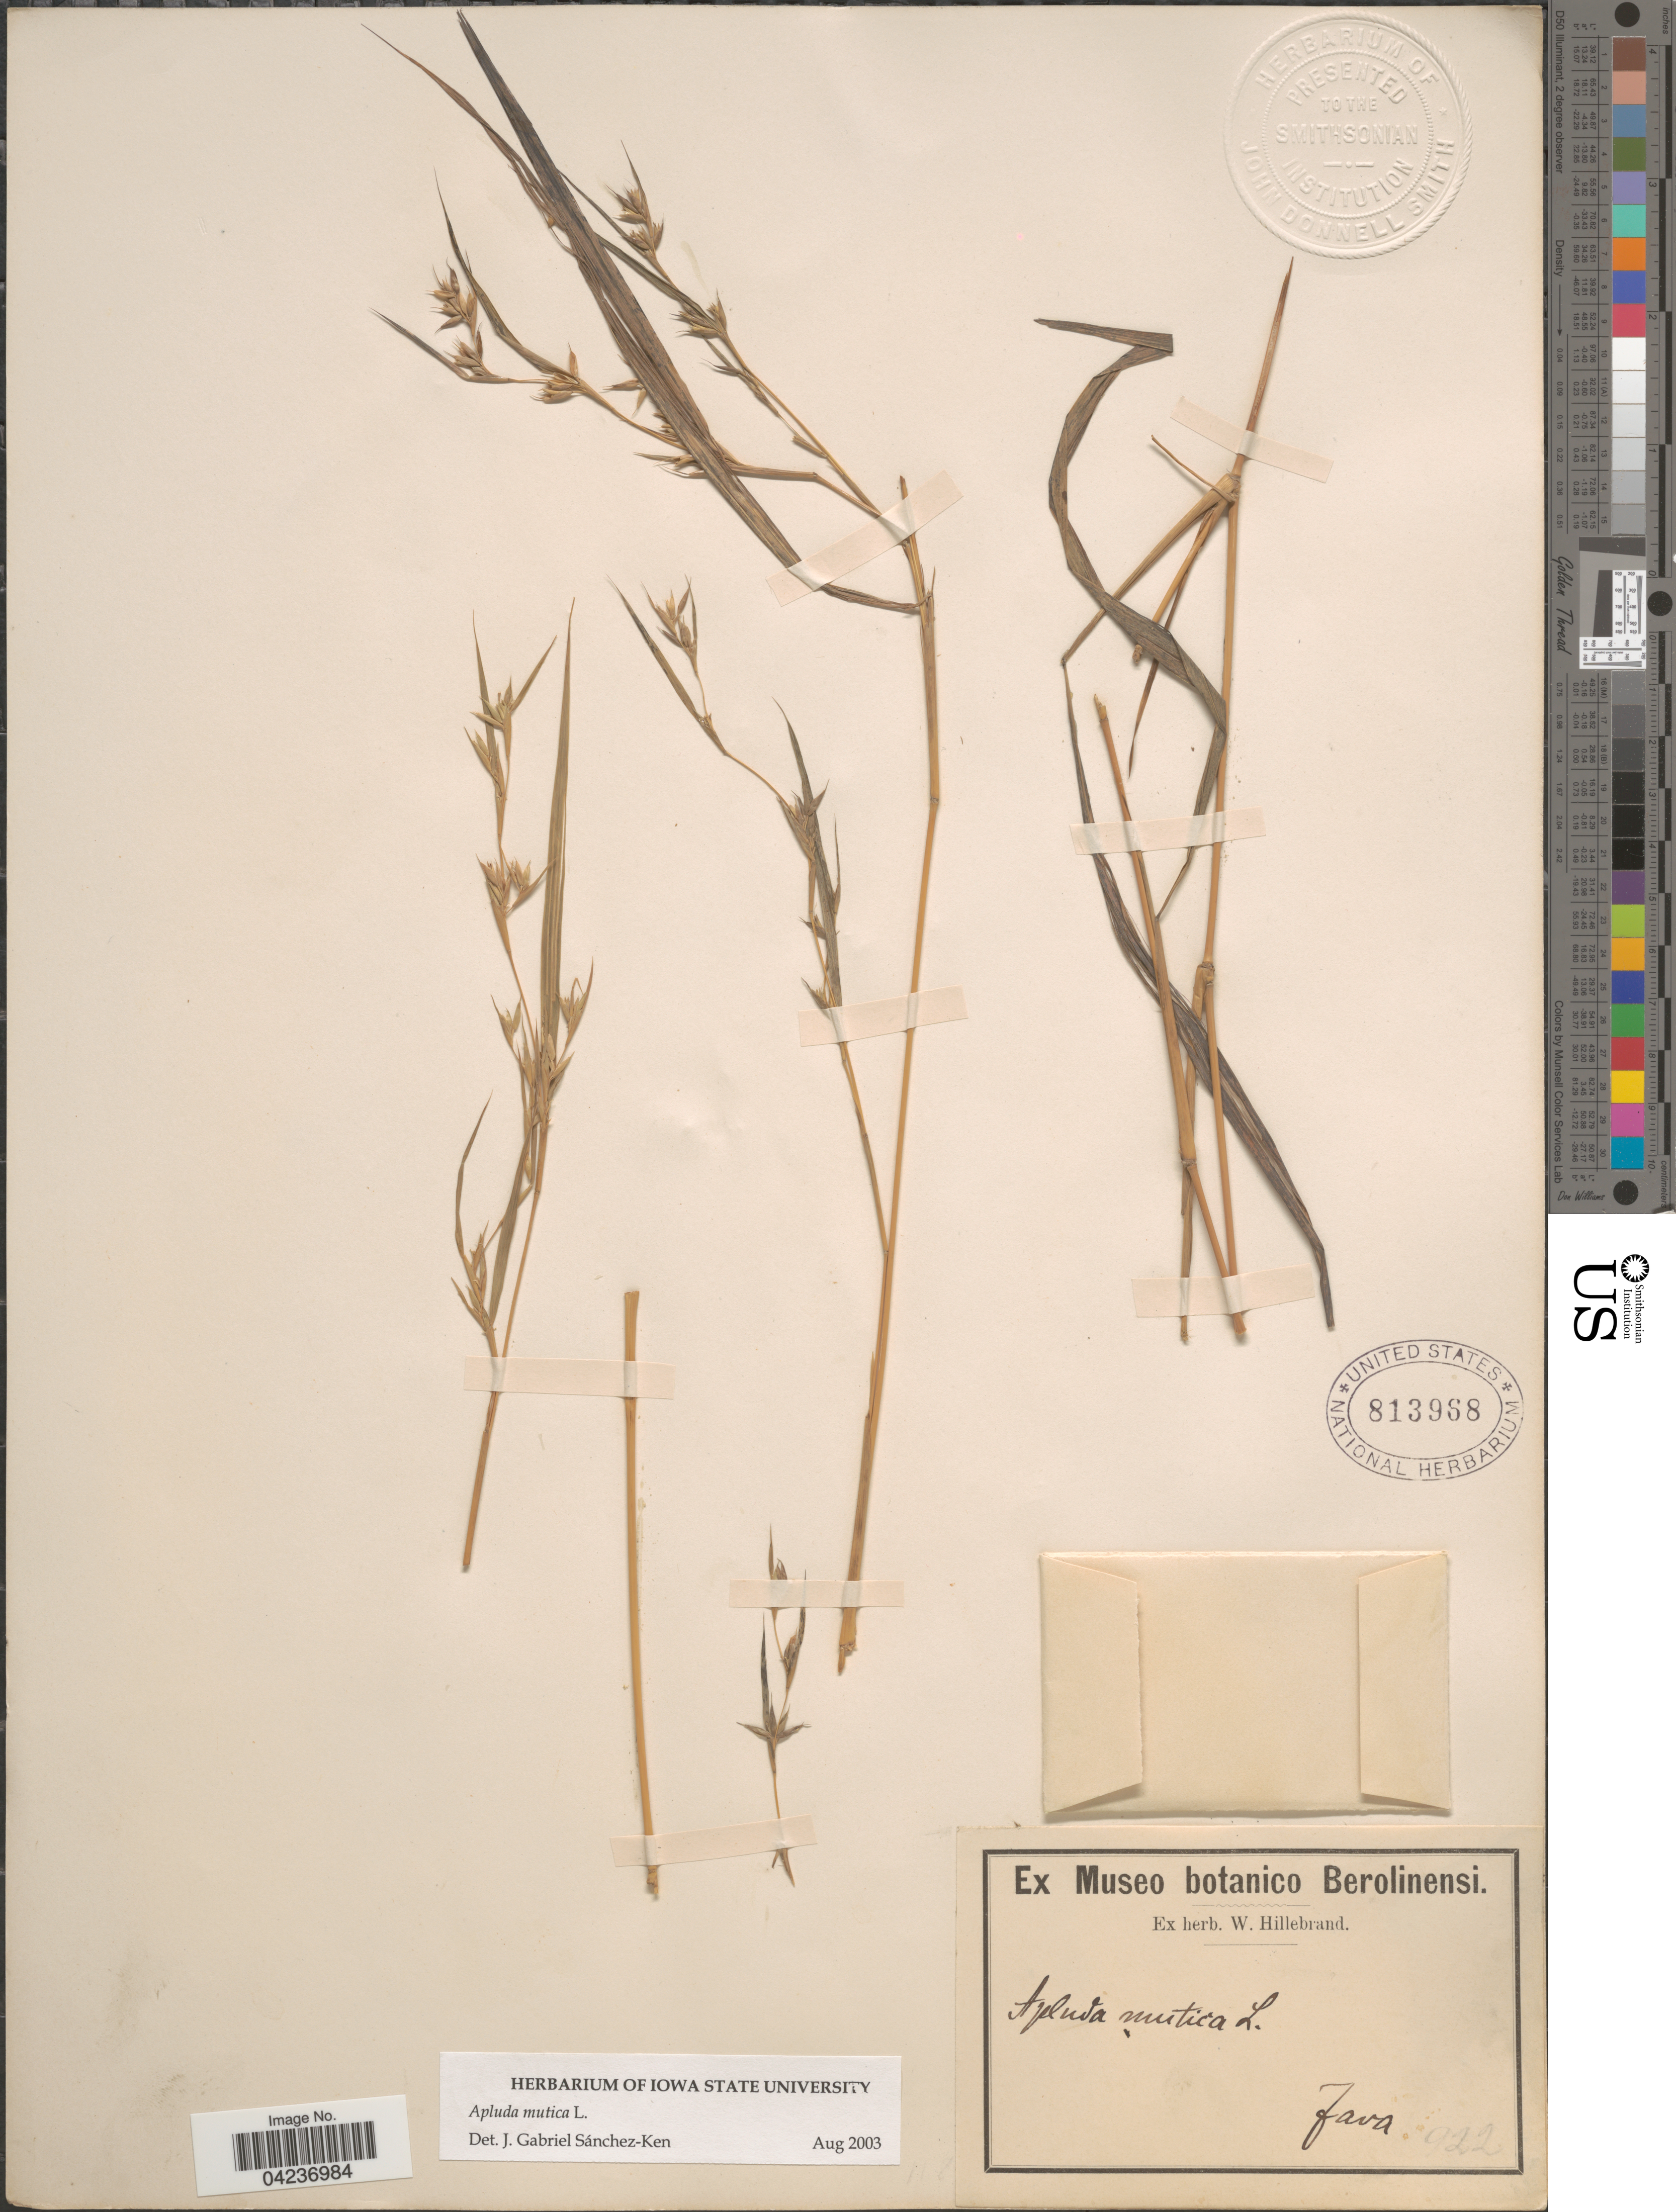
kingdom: Plantae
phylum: Tracheophyta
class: Liliopsida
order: Poales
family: Poaceae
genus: Apluda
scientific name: Apluda mutica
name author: L.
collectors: W. Hillebrand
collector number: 922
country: Indonesia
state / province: Java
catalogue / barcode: US 813968